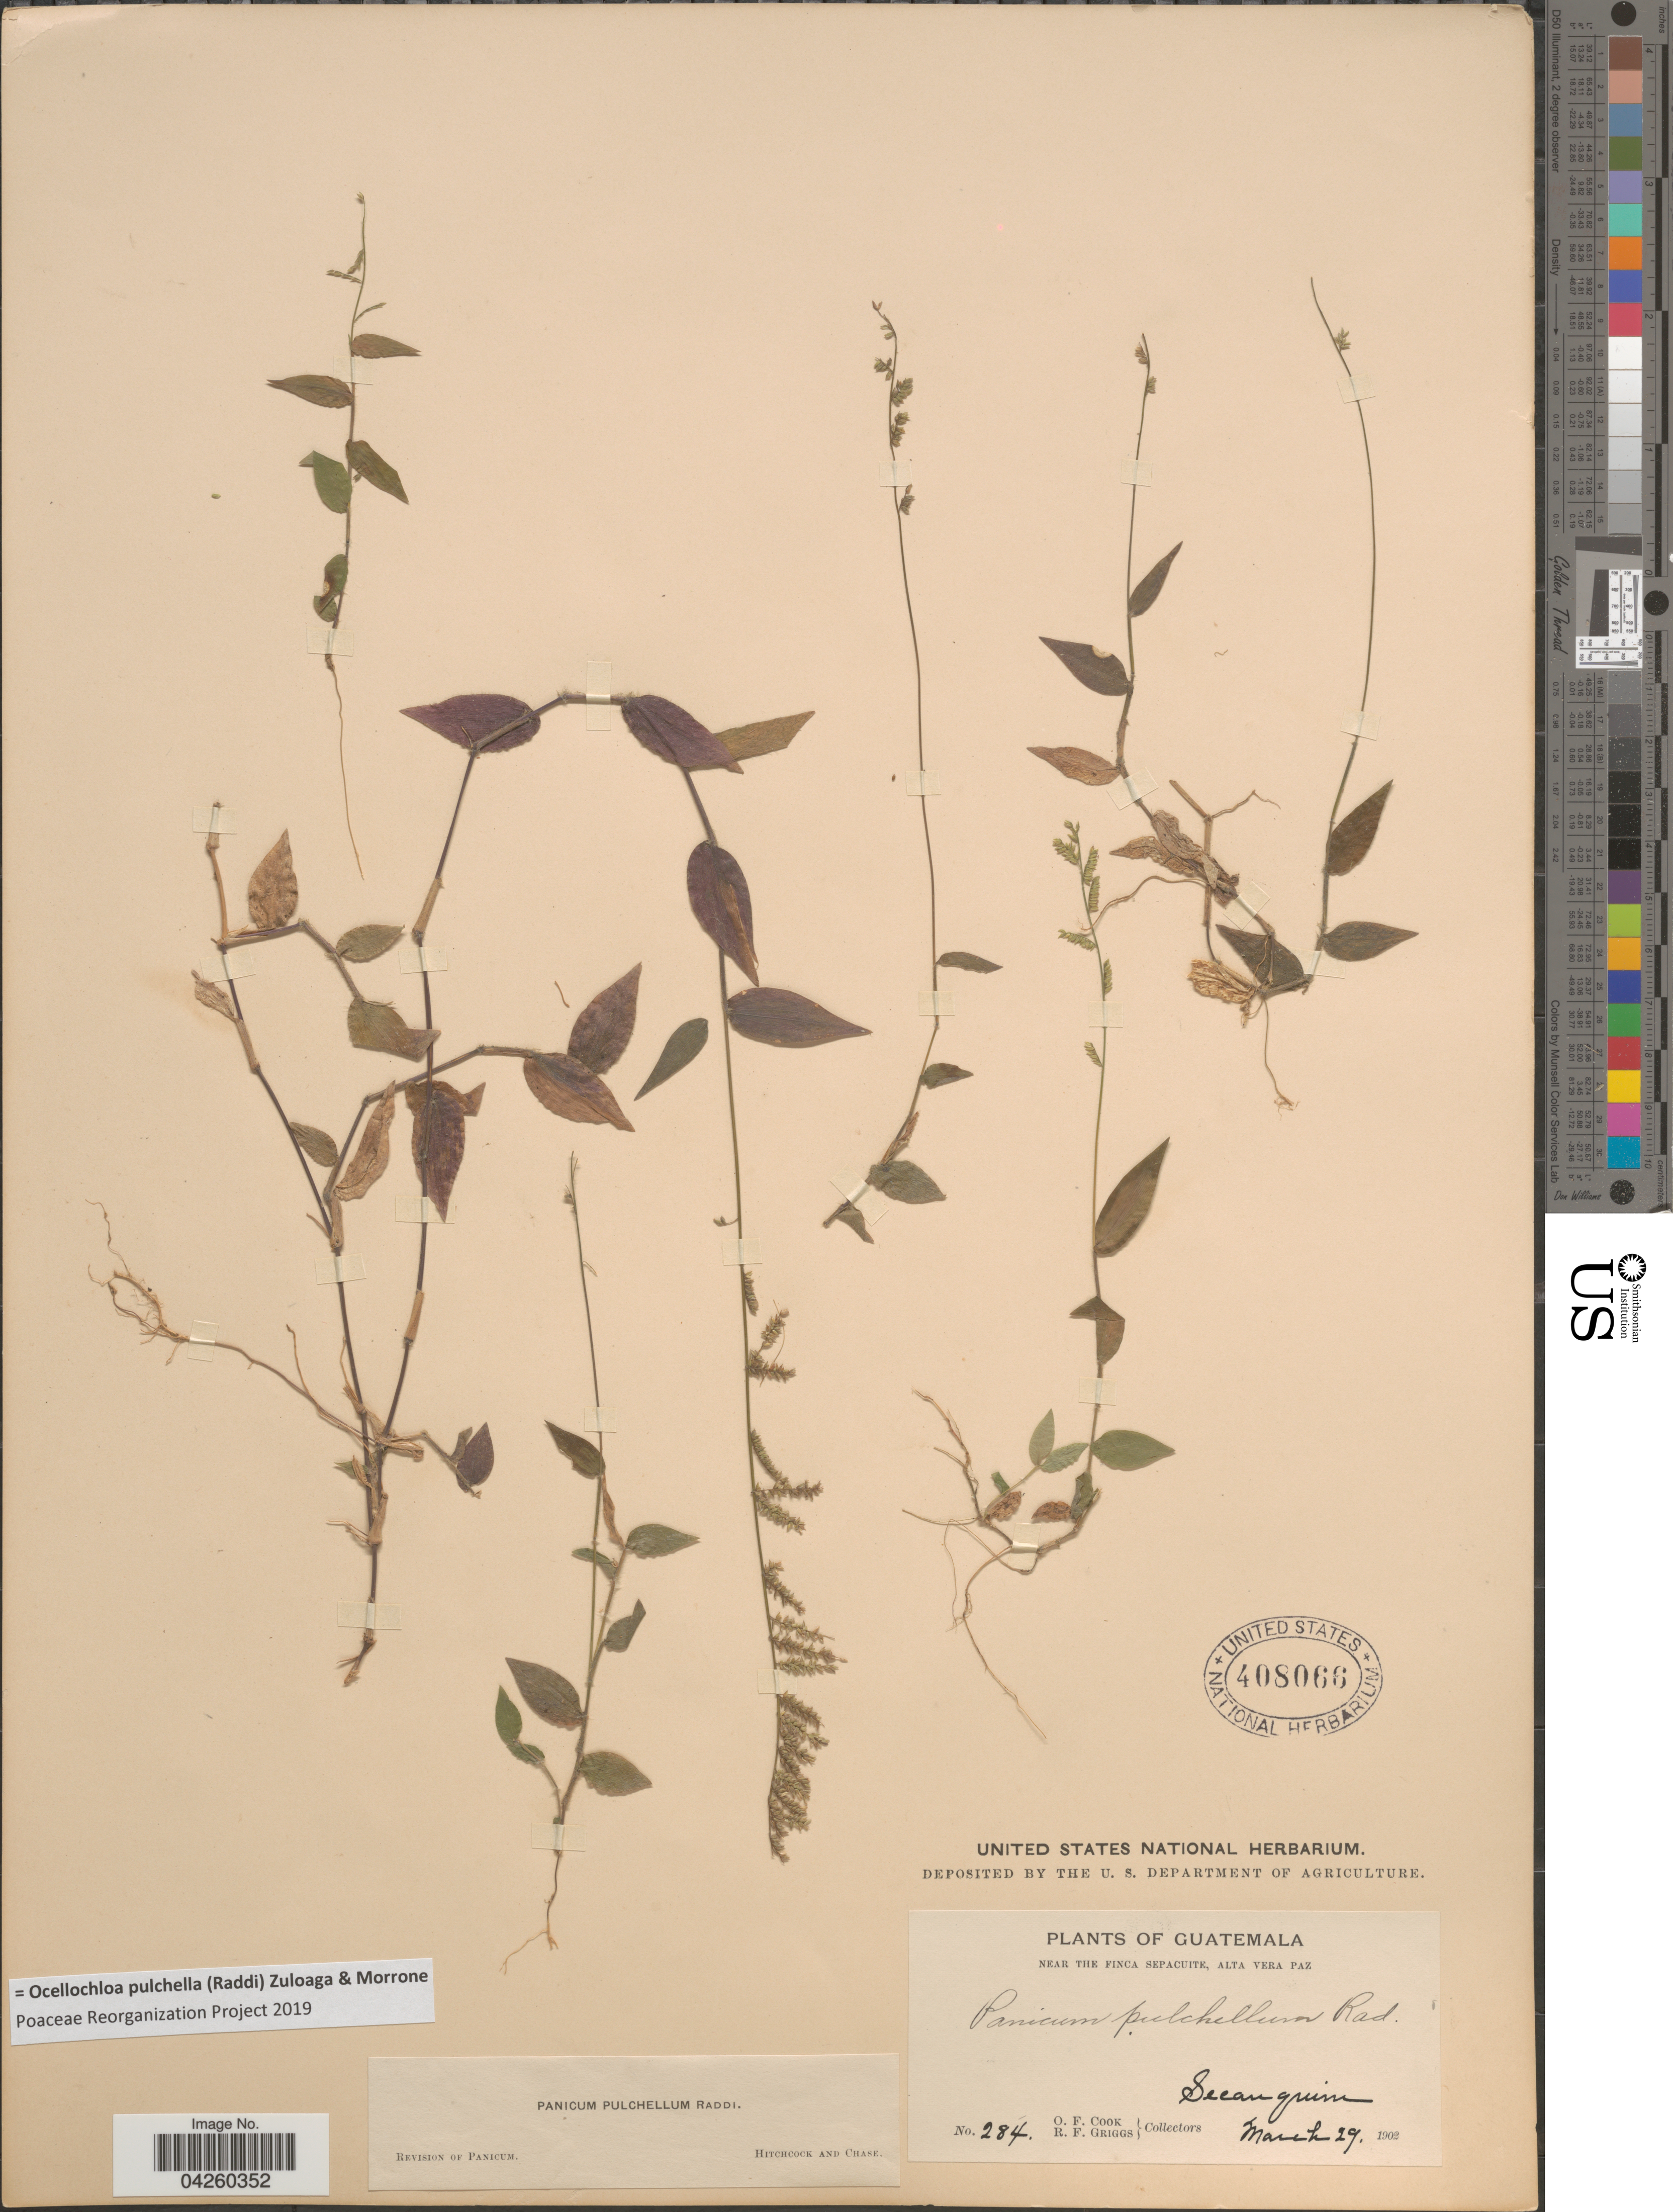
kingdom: Plantae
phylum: Tracheophyta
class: Liliopsida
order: Poales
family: Poaceae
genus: Ocellochloa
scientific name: Ocellochloa pulchella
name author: (Raddi) Zuloaga & Morrone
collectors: O. F. Cook & R. F. Griggs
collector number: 284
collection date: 1902-03-29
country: Guatemala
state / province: Alta Verapaz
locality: Near the Finca Sepacuite. Secanquim.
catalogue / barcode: US 408066